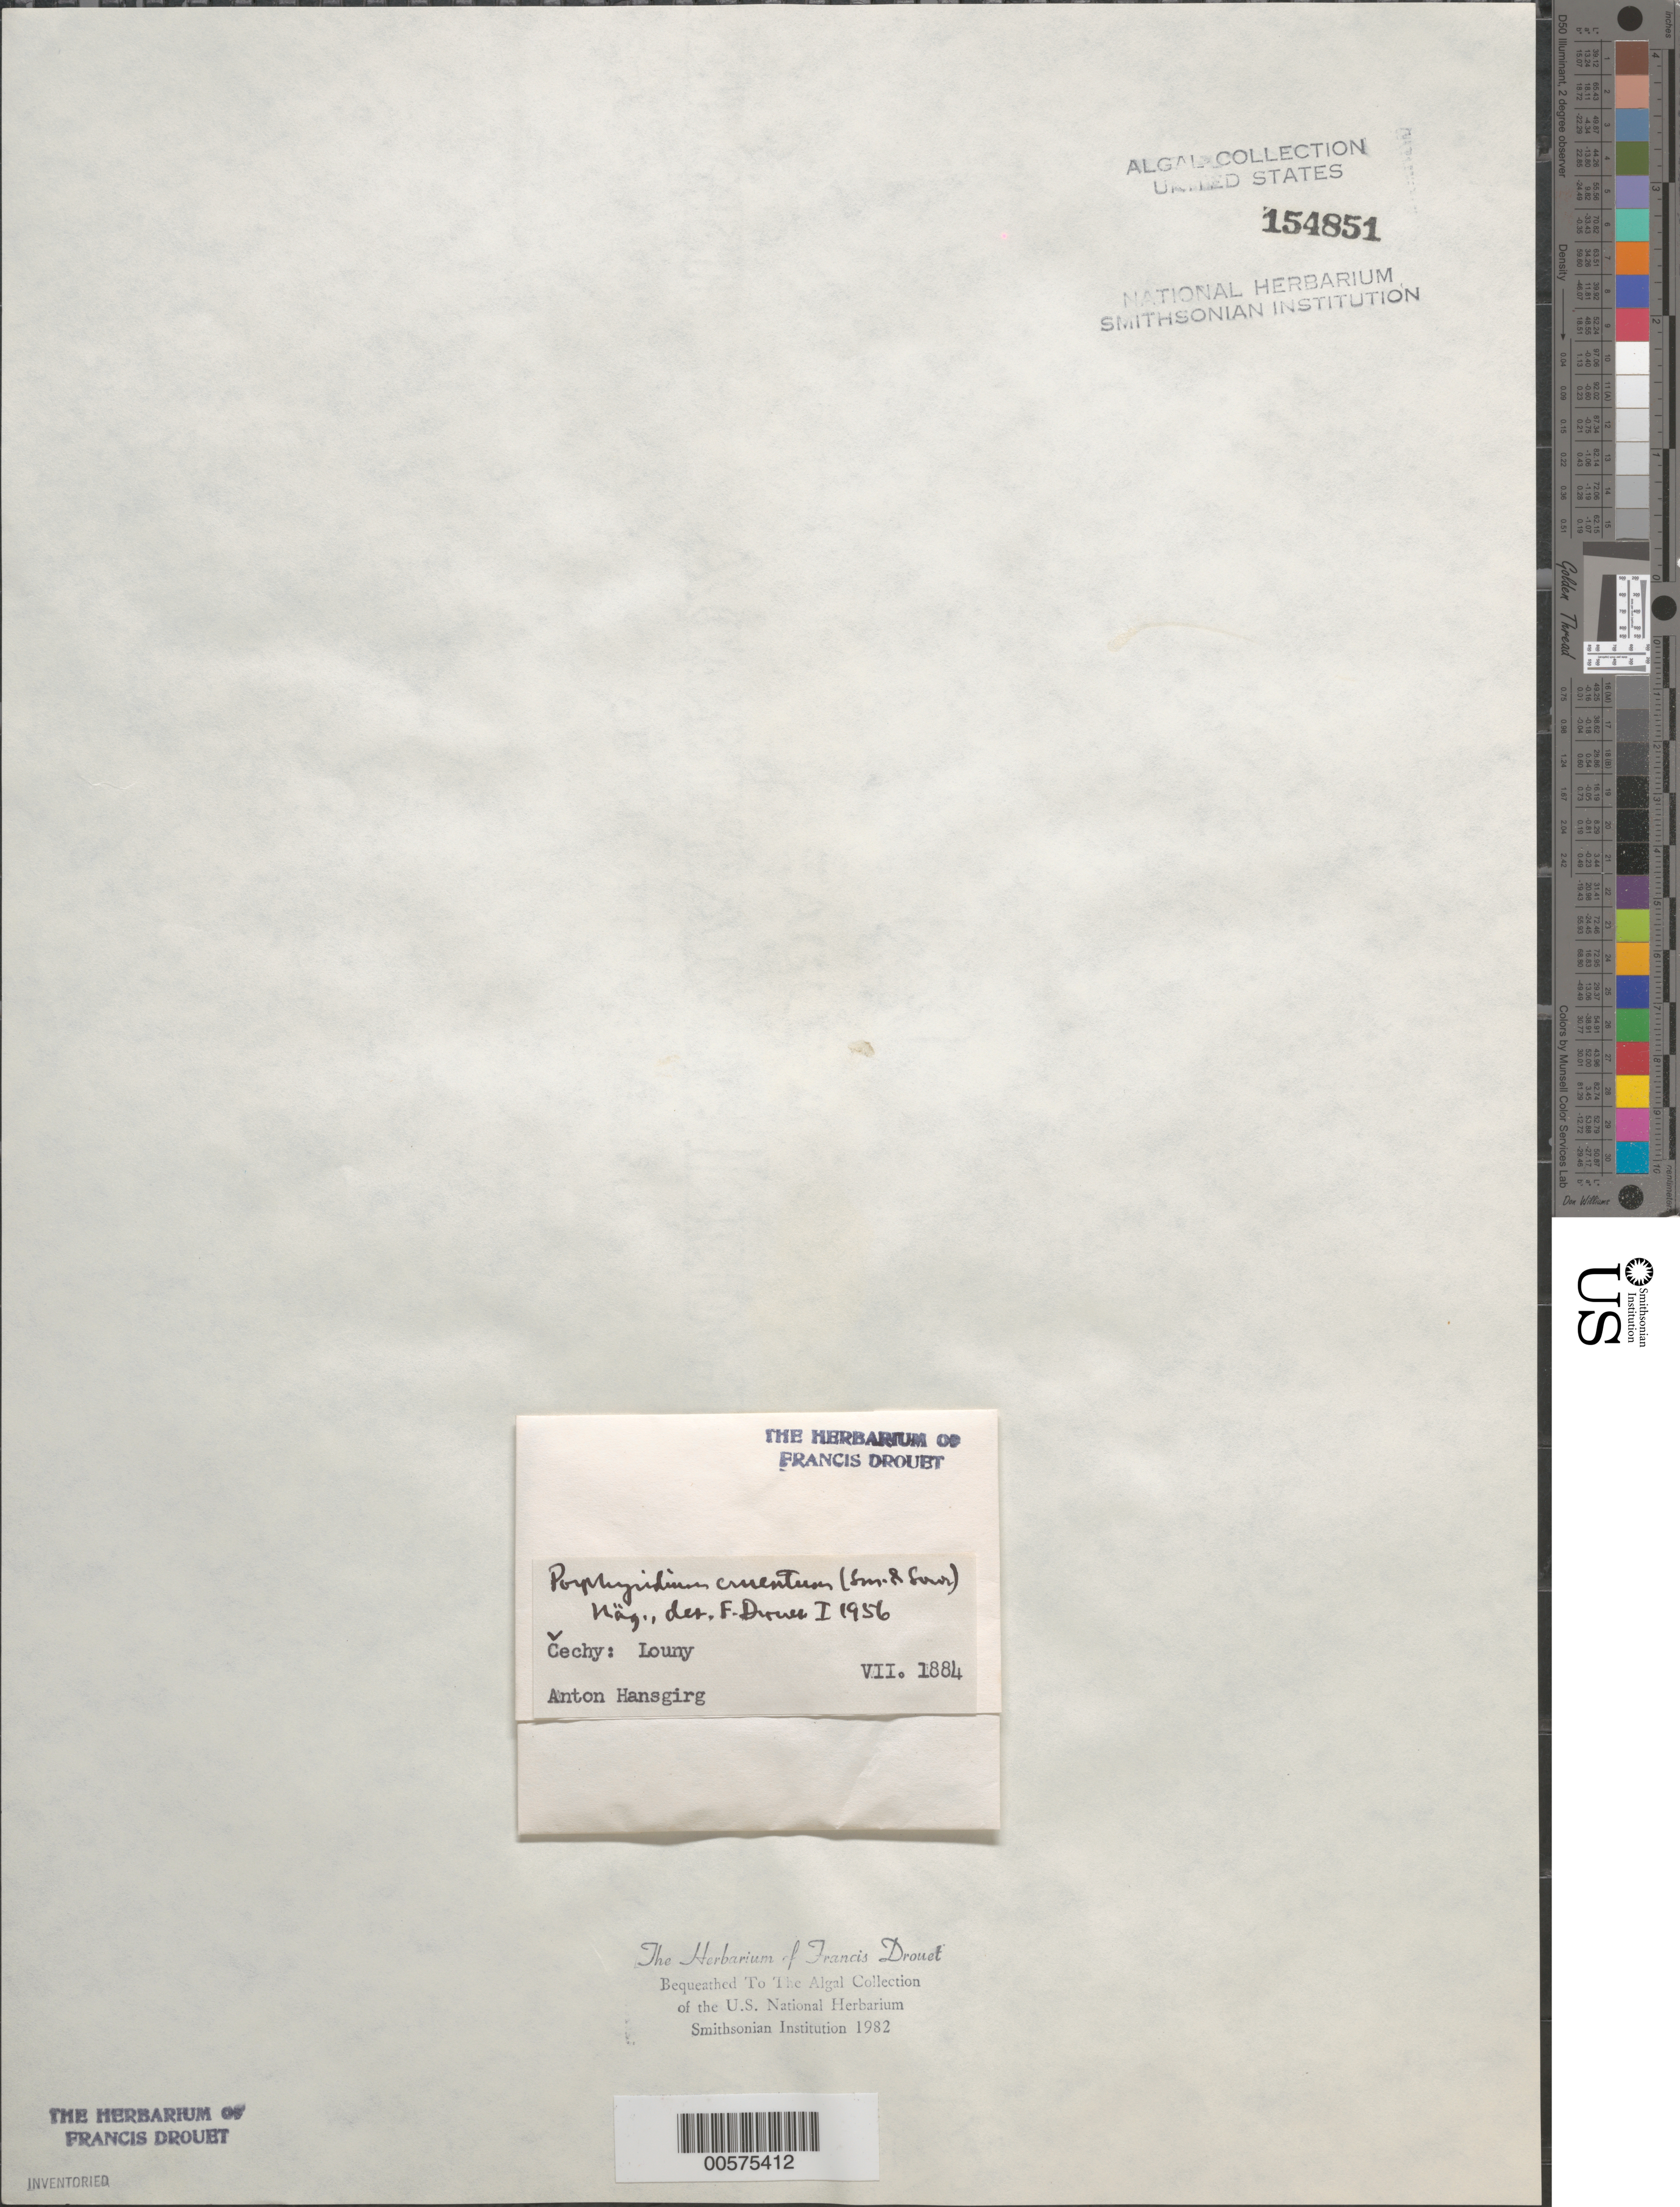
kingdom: Plantae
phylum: Rhodophyta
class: Porphyridiophyceae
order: Porphyridiales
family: Porphyridiaceae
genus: Porphyridium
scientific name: Porphyridium purpureum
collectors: A. Hansgirg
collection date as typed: Jul 1884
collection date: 1884-07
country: Czechia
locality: Louny, bohemia (cechy)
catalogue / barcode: US 154851